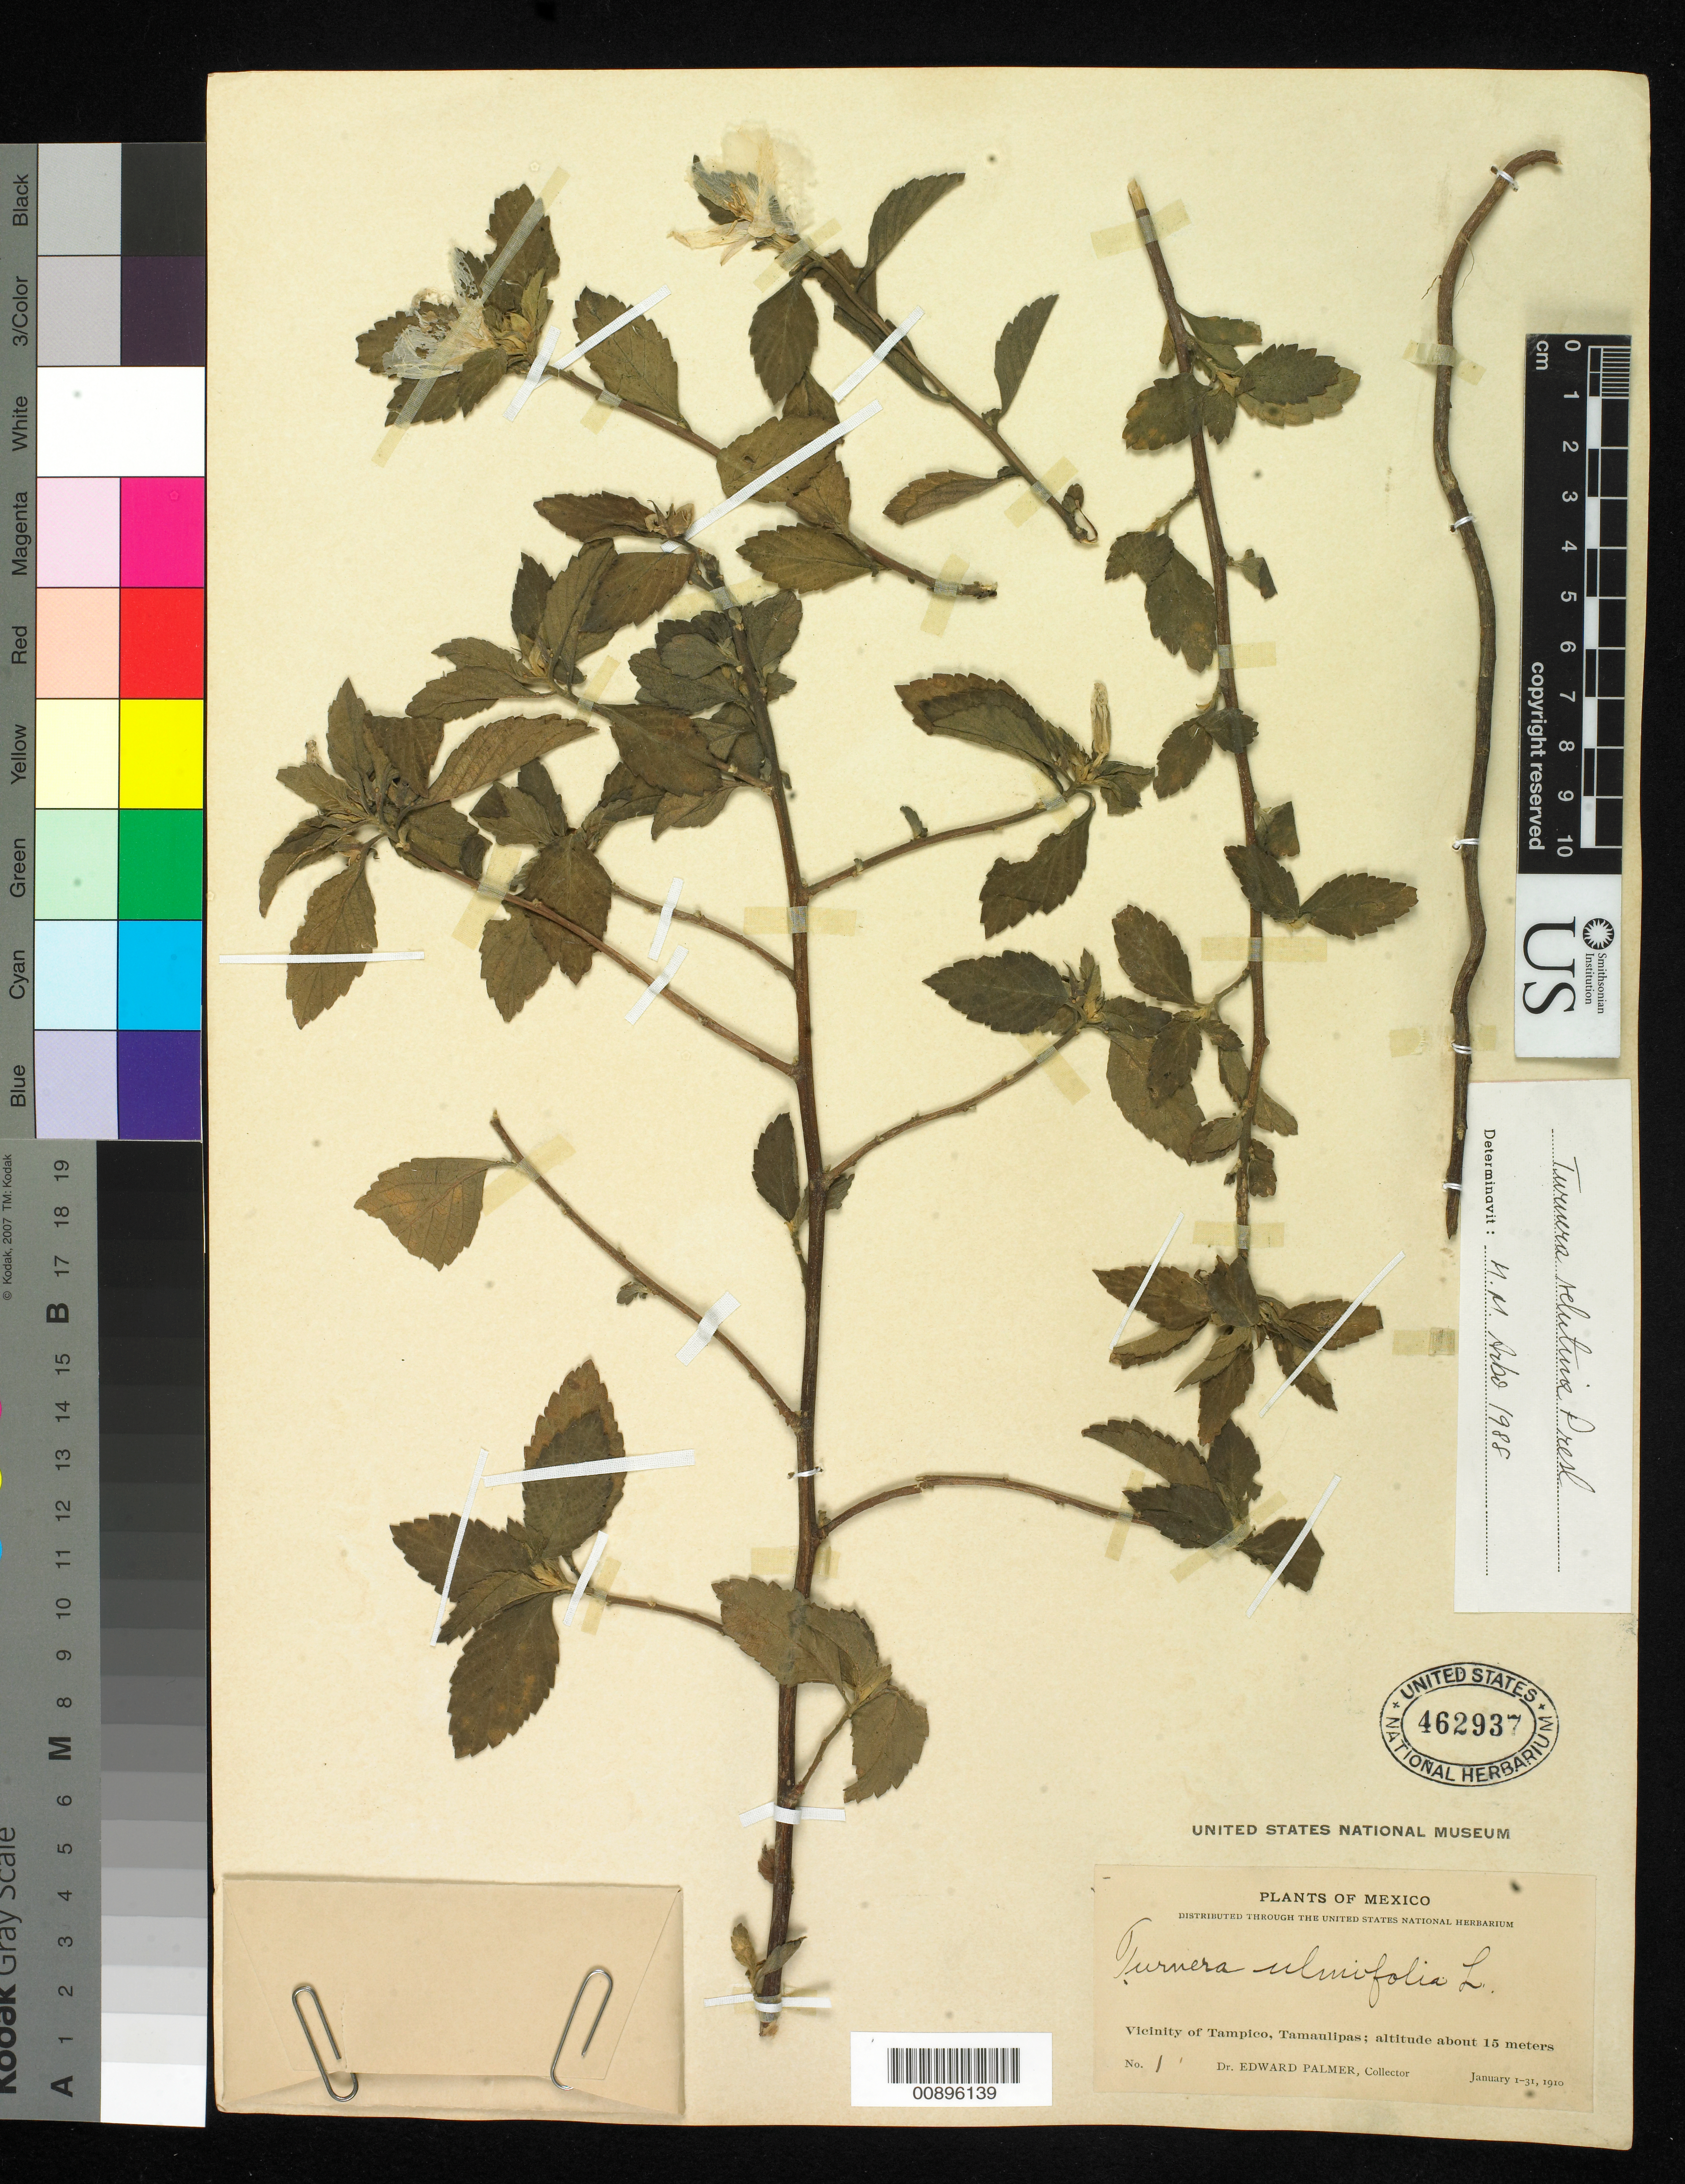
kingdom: Plantae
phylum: Tracheophyta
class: Magnoliopsida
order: Malpighiales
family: Turneraceae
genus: Turnera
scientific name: Turnera velutina Benth., nom. illeg.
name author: Benth.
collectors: E. Palmer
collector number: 1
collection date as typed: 01 Jan 1910 to 31 Jan 1910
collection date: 1910-01-01/1910-01-31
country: Mexico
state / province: Tamaulipas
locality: Vicinity of Tampico, Tamaulipas.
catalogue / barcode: US 462937